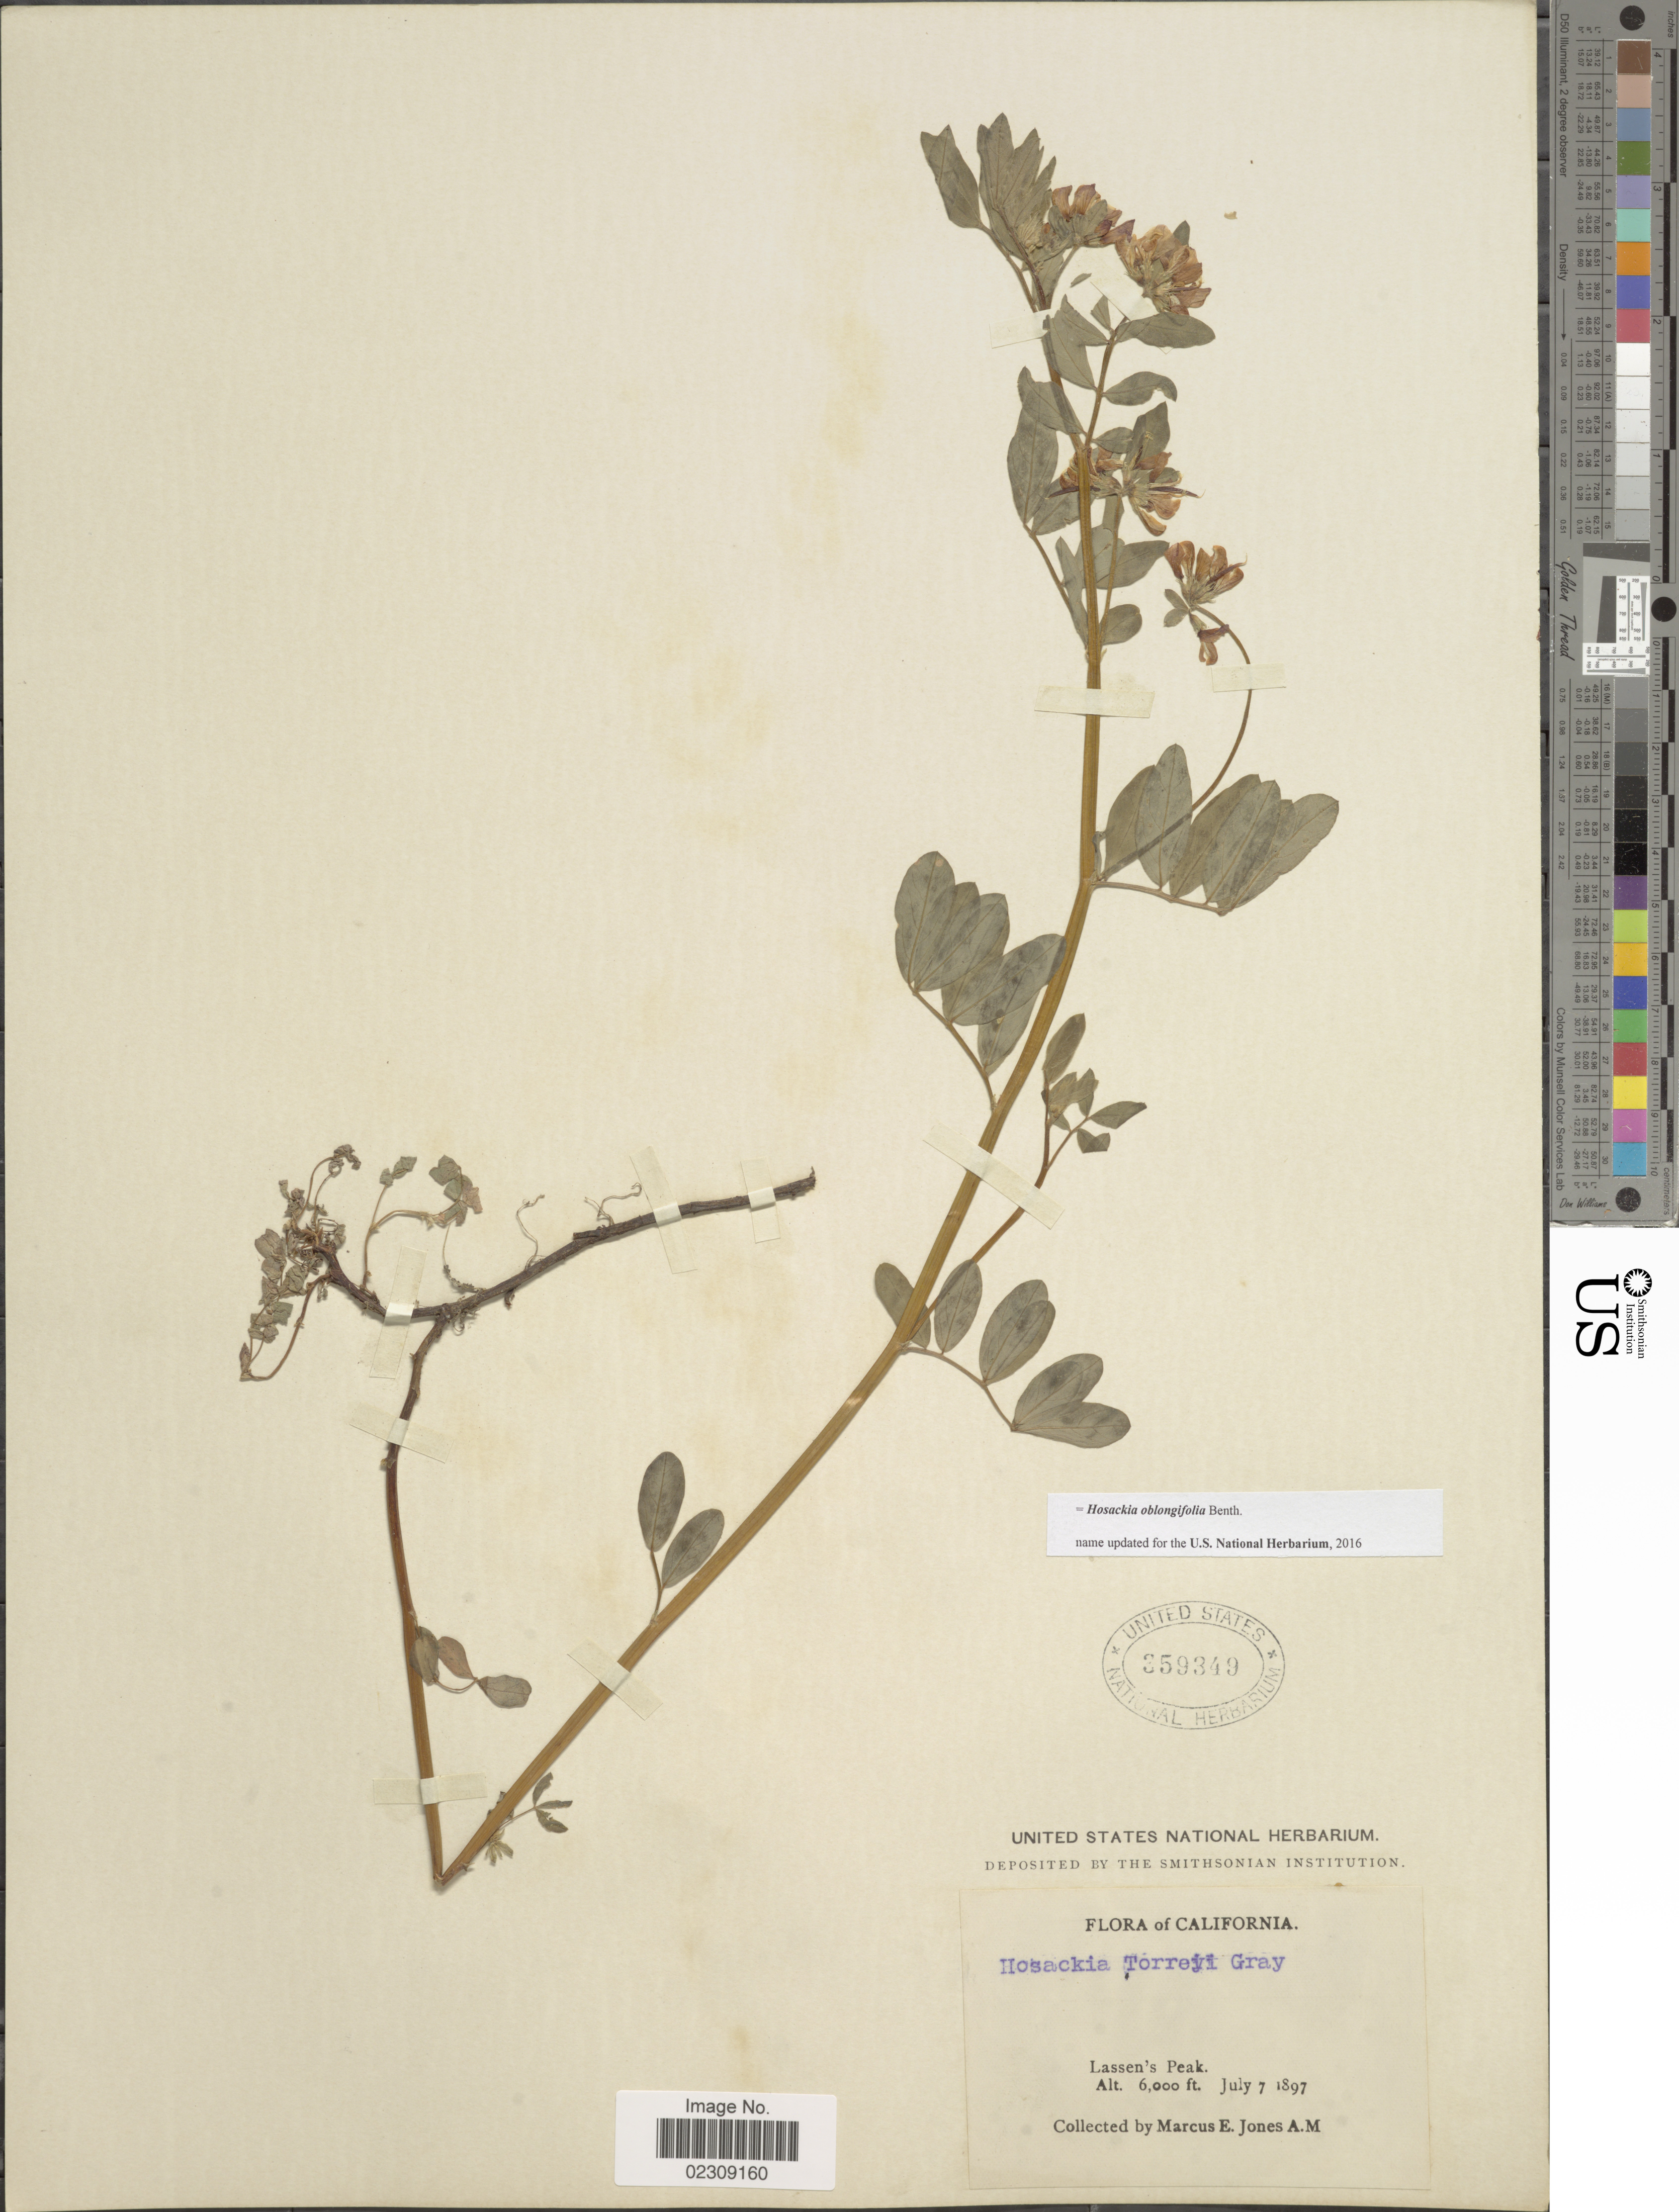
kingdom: Plantae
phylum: Tracheophyta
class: Magnoliopsida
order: Fabales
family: Fabaceae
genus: Hosackia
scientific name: Hosackia oblongifolia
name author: Benth.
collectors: M. E. Jones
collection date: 1897-07-07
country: United States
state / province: California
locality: Lassen's Peak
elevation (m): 1829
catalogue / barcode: US 359349